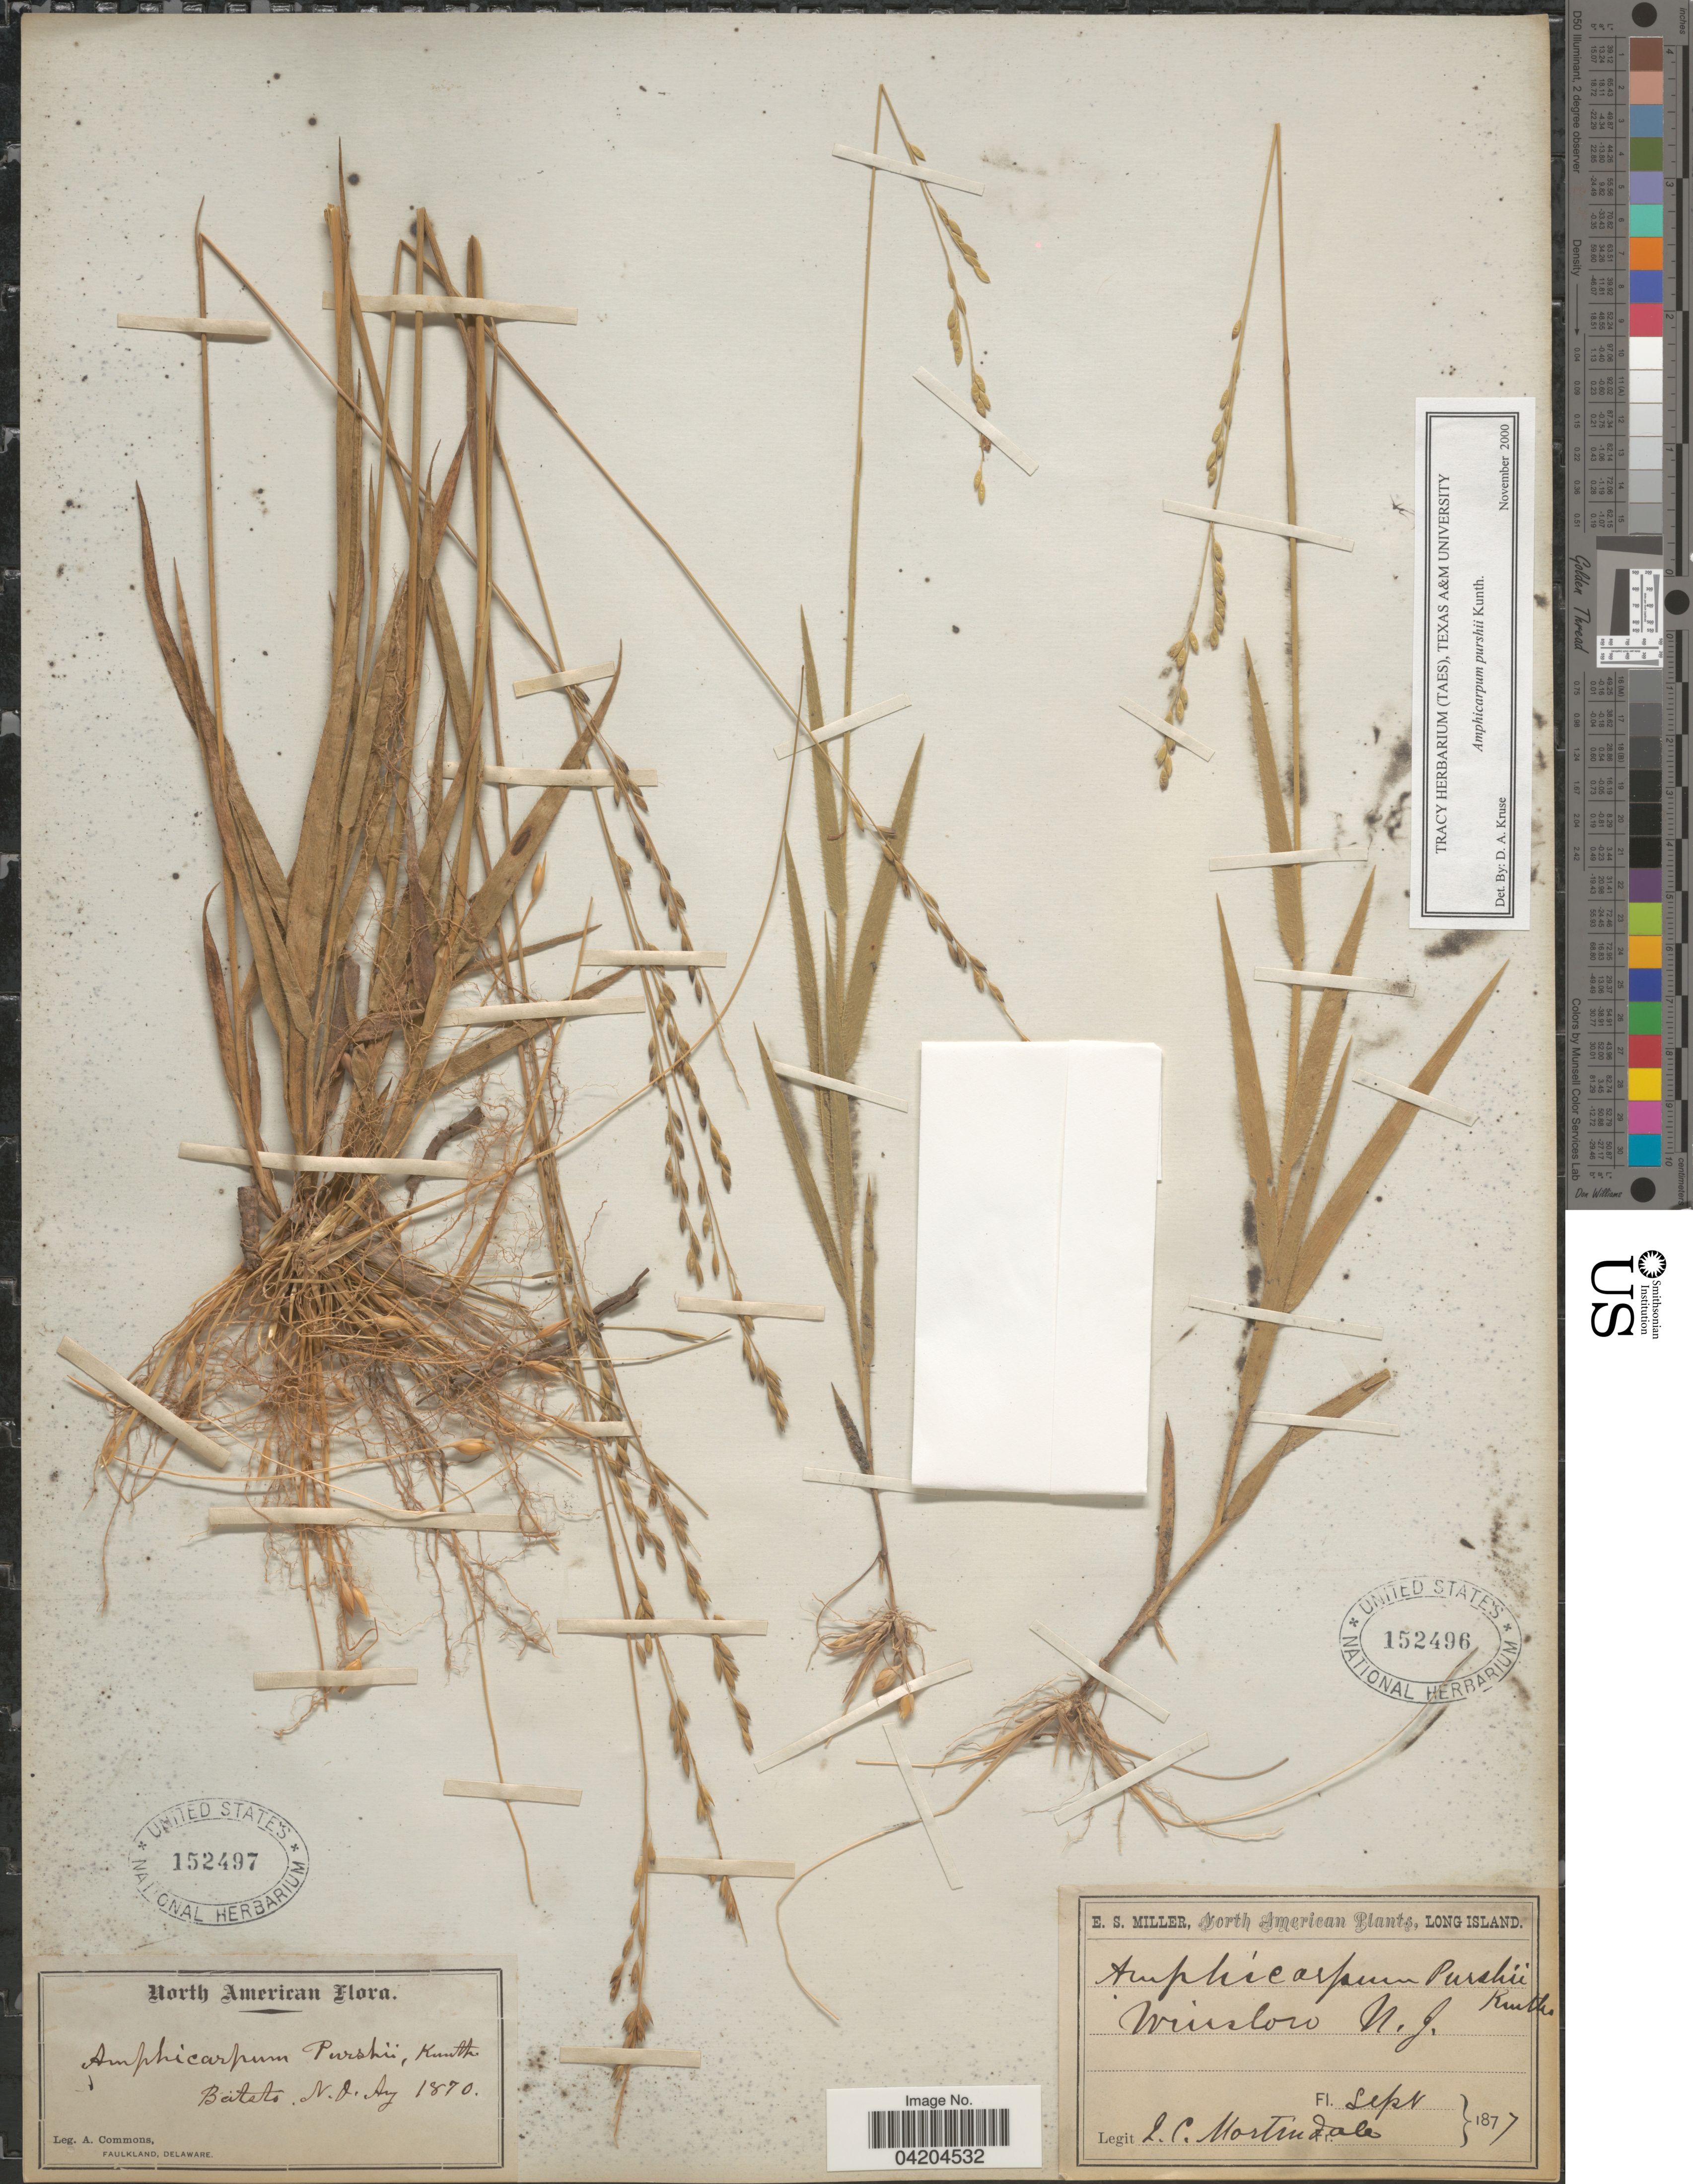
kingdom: Plantae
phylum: Tracheophyta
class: Liliopsida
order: Poales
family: Poaceae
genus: Amphicarpum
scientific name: Amphicarpum amphicarpon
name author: (Pursh) Nash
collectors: I. C. Martindale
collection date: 1877-09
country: United States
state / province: New Jersey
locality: Winslow.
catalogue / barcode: US 152496-2